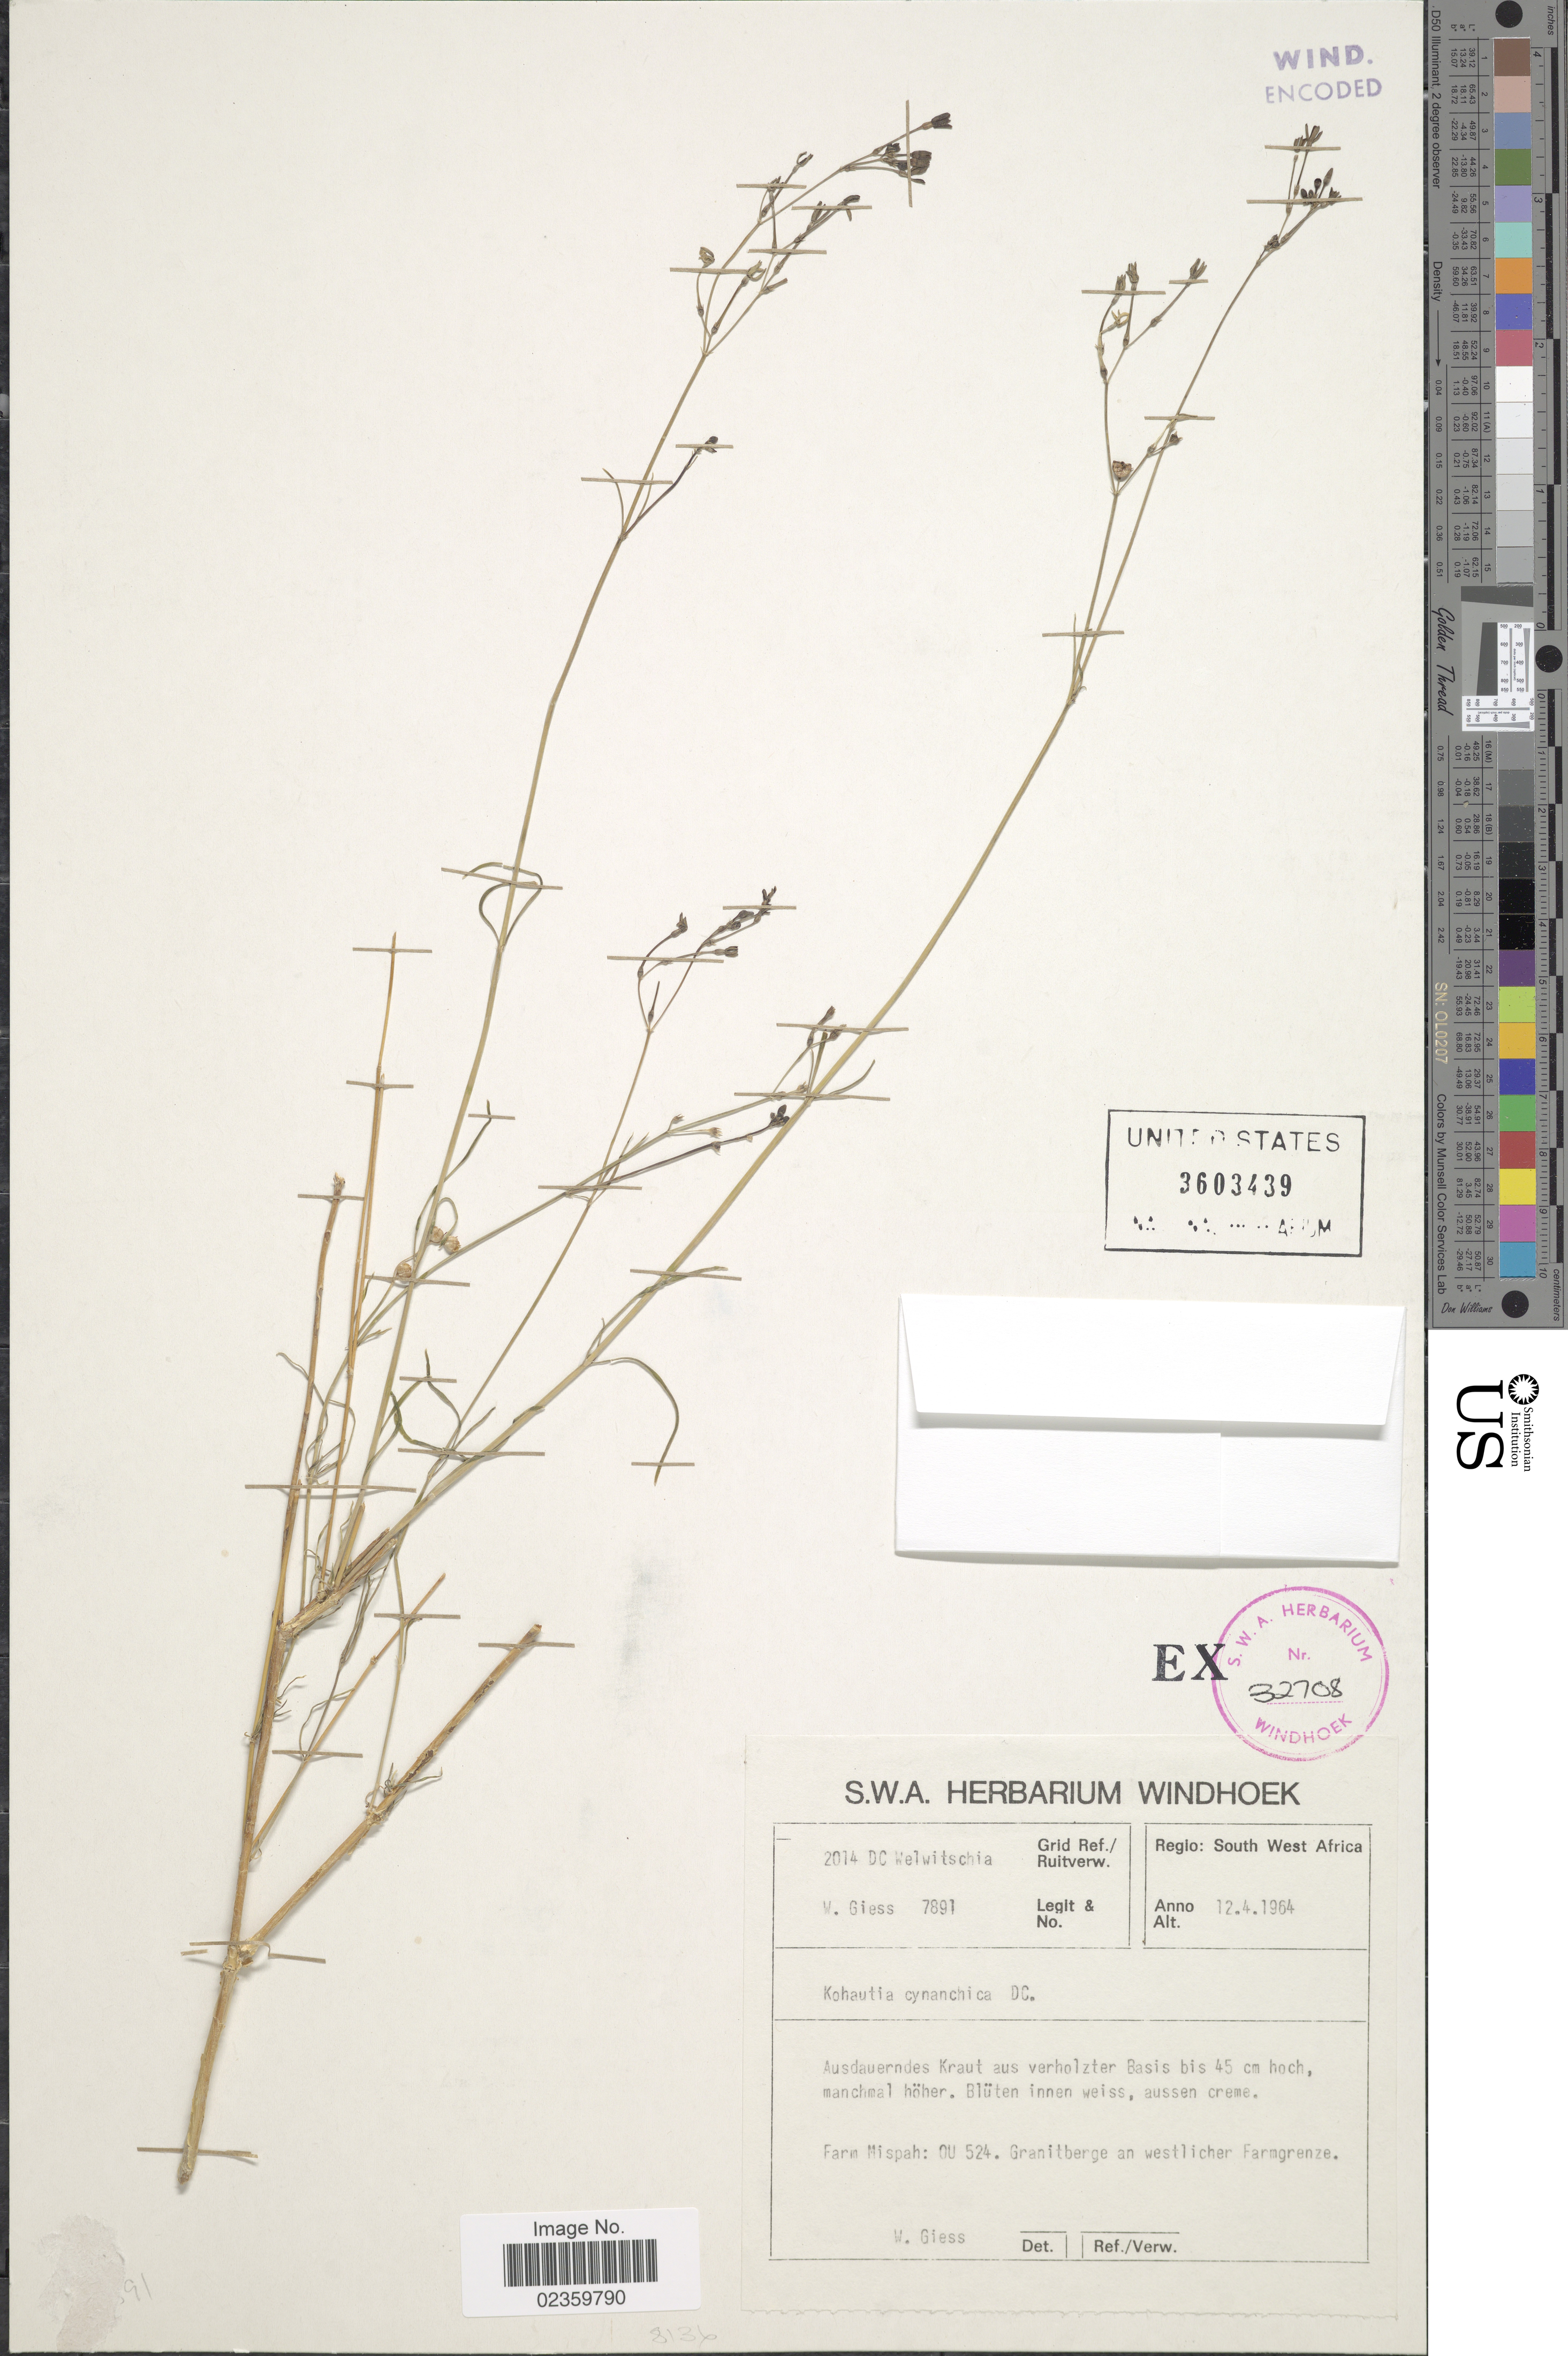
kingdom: Plantae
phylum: Tracheophyta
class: Magnoliopsida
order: Gentianales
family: Rubiaceae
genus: Kohautia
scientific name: Kohautia cynanchica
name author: DC.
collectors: W. Giess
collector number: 7891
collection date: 1964-04-12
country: Namibia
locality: South West Africa, Farm Mispah: OU 524. Granitberge an westlichter Farmgrenze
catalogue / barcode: US 3603439